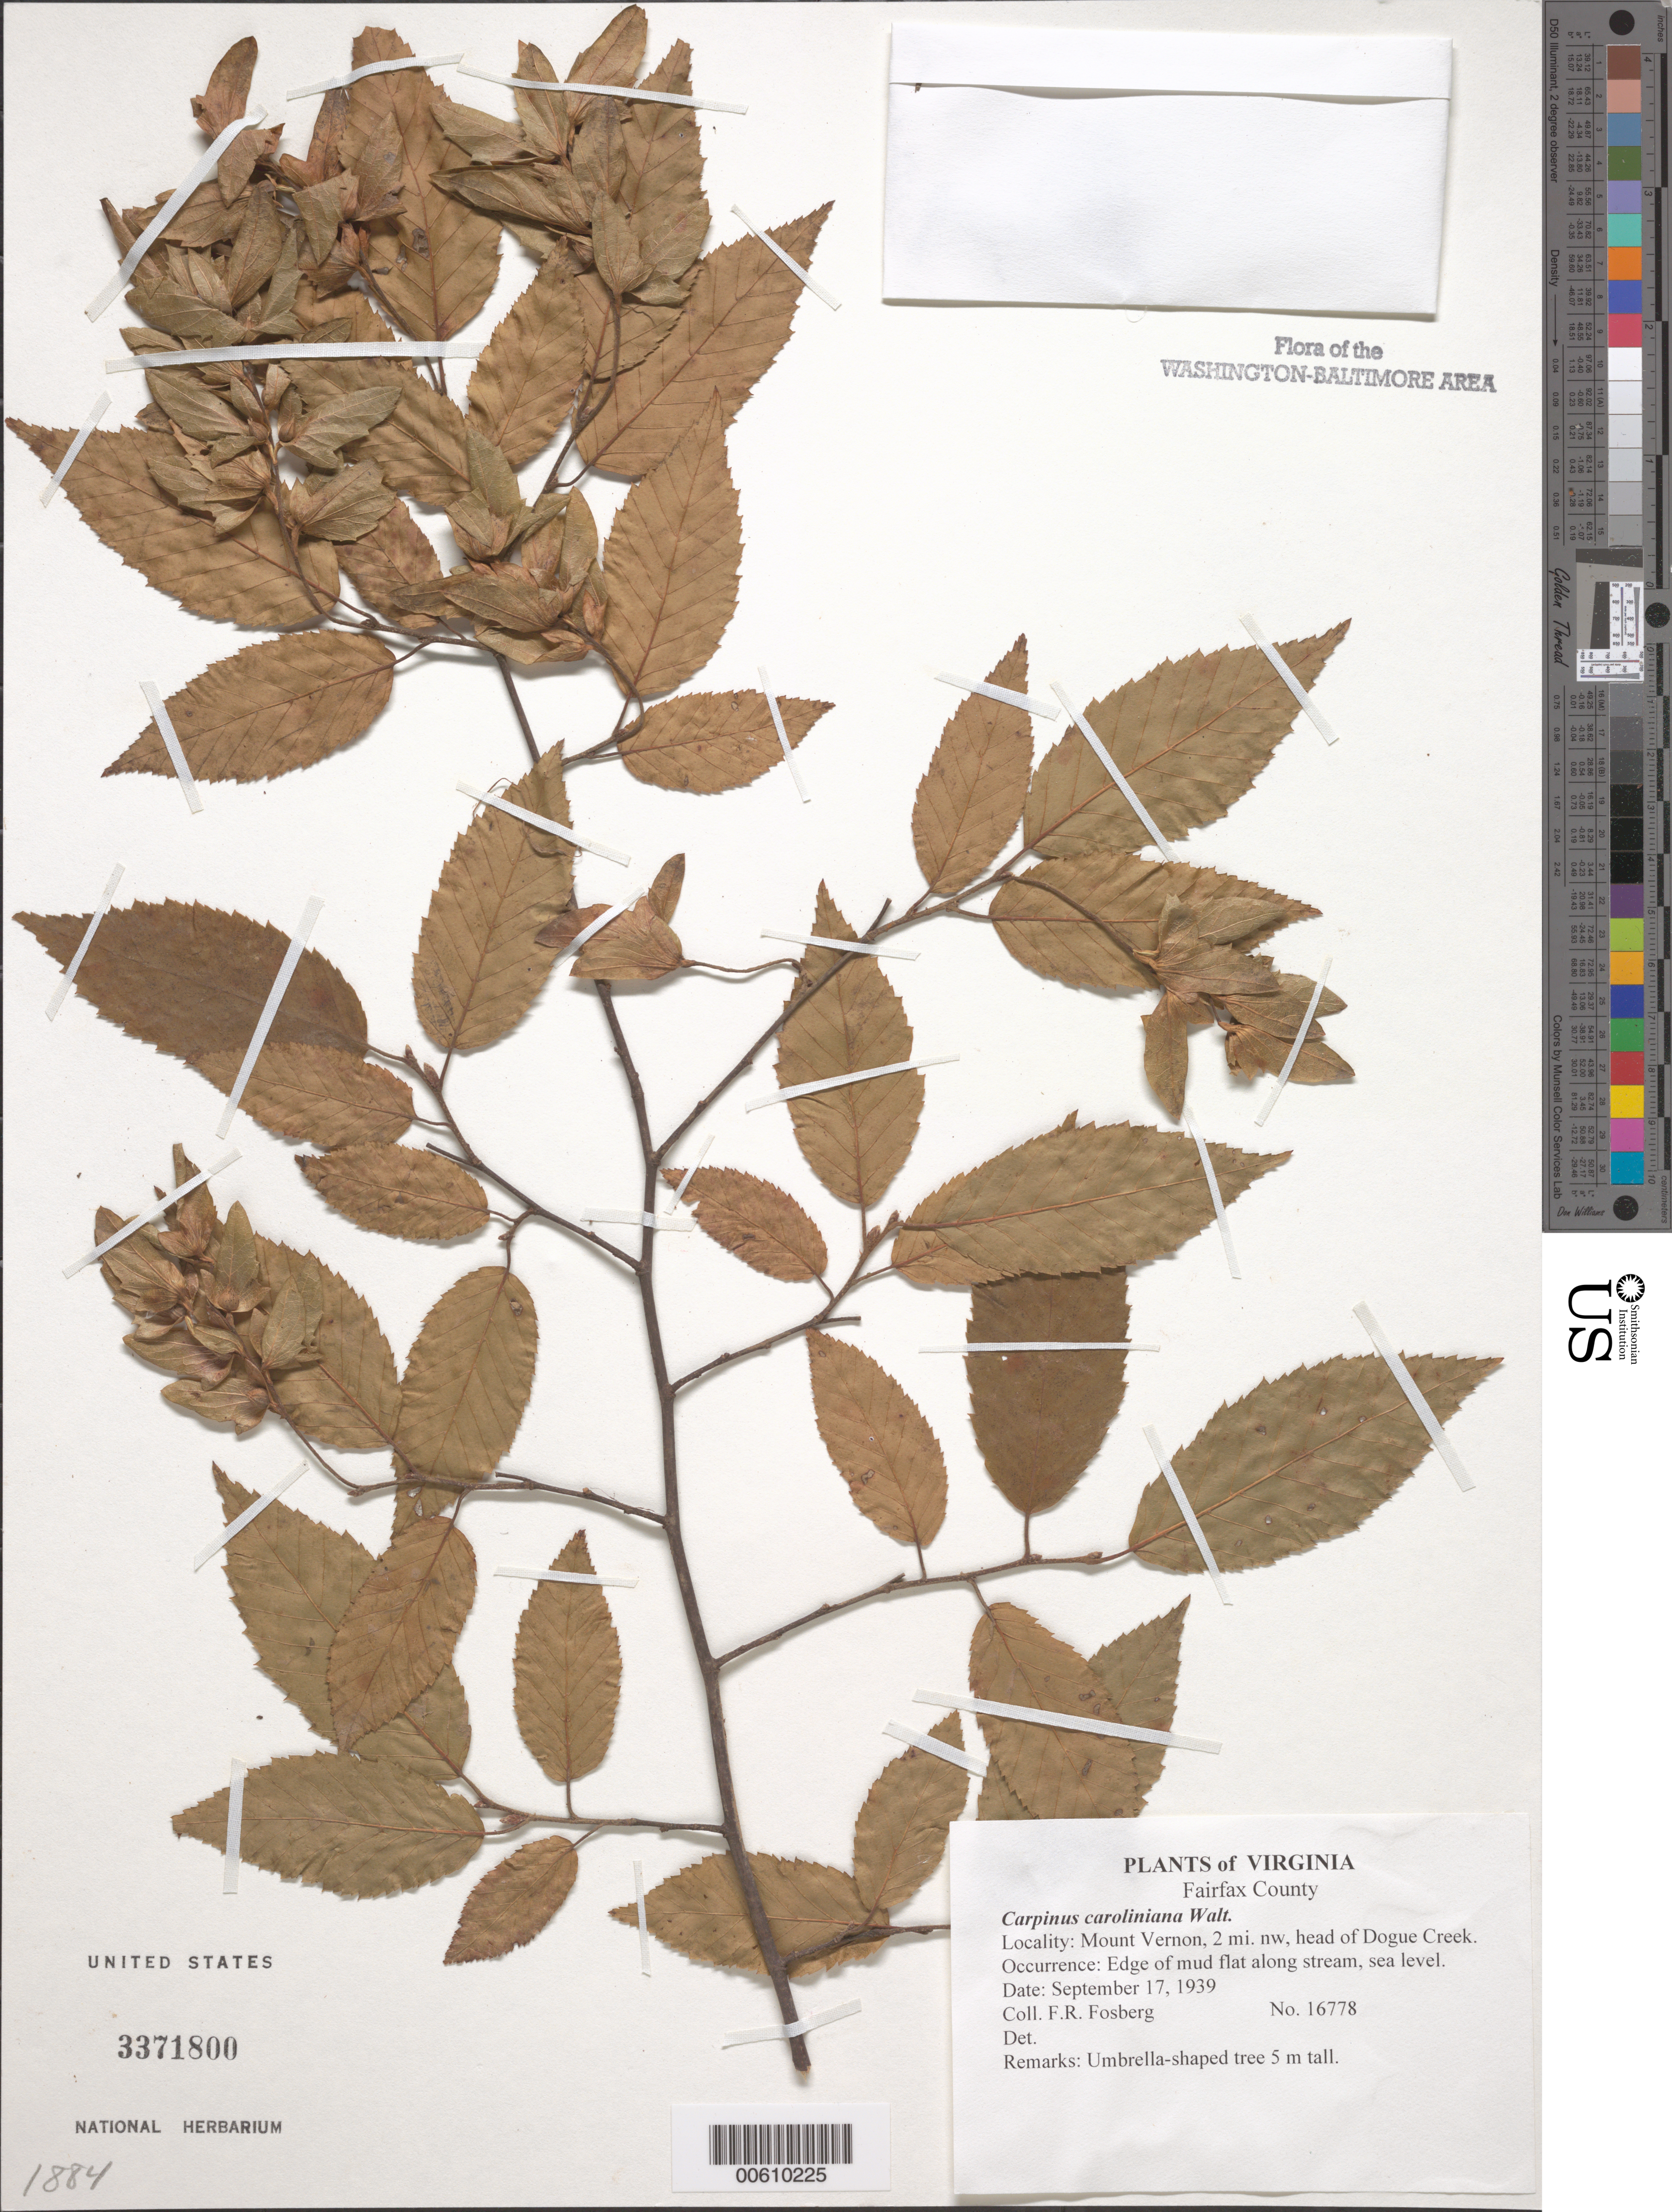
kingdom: Plantae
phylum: Tracheophyta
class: Magnoliopsida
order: Fagales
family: Betulaceae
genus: Carpinus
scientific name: Carpinus caroliniana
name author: Walter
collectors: F. R. Fosberg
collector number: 16778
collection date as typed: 17 Sep 1939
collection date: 1939-09-17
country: United States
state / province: Virginia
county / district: Fairfax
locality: Mount Vernon, 2 mi. nw, head of Dogue Creek.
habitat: Edge of mud flat along stream, sea level.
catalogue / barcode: US 3371800